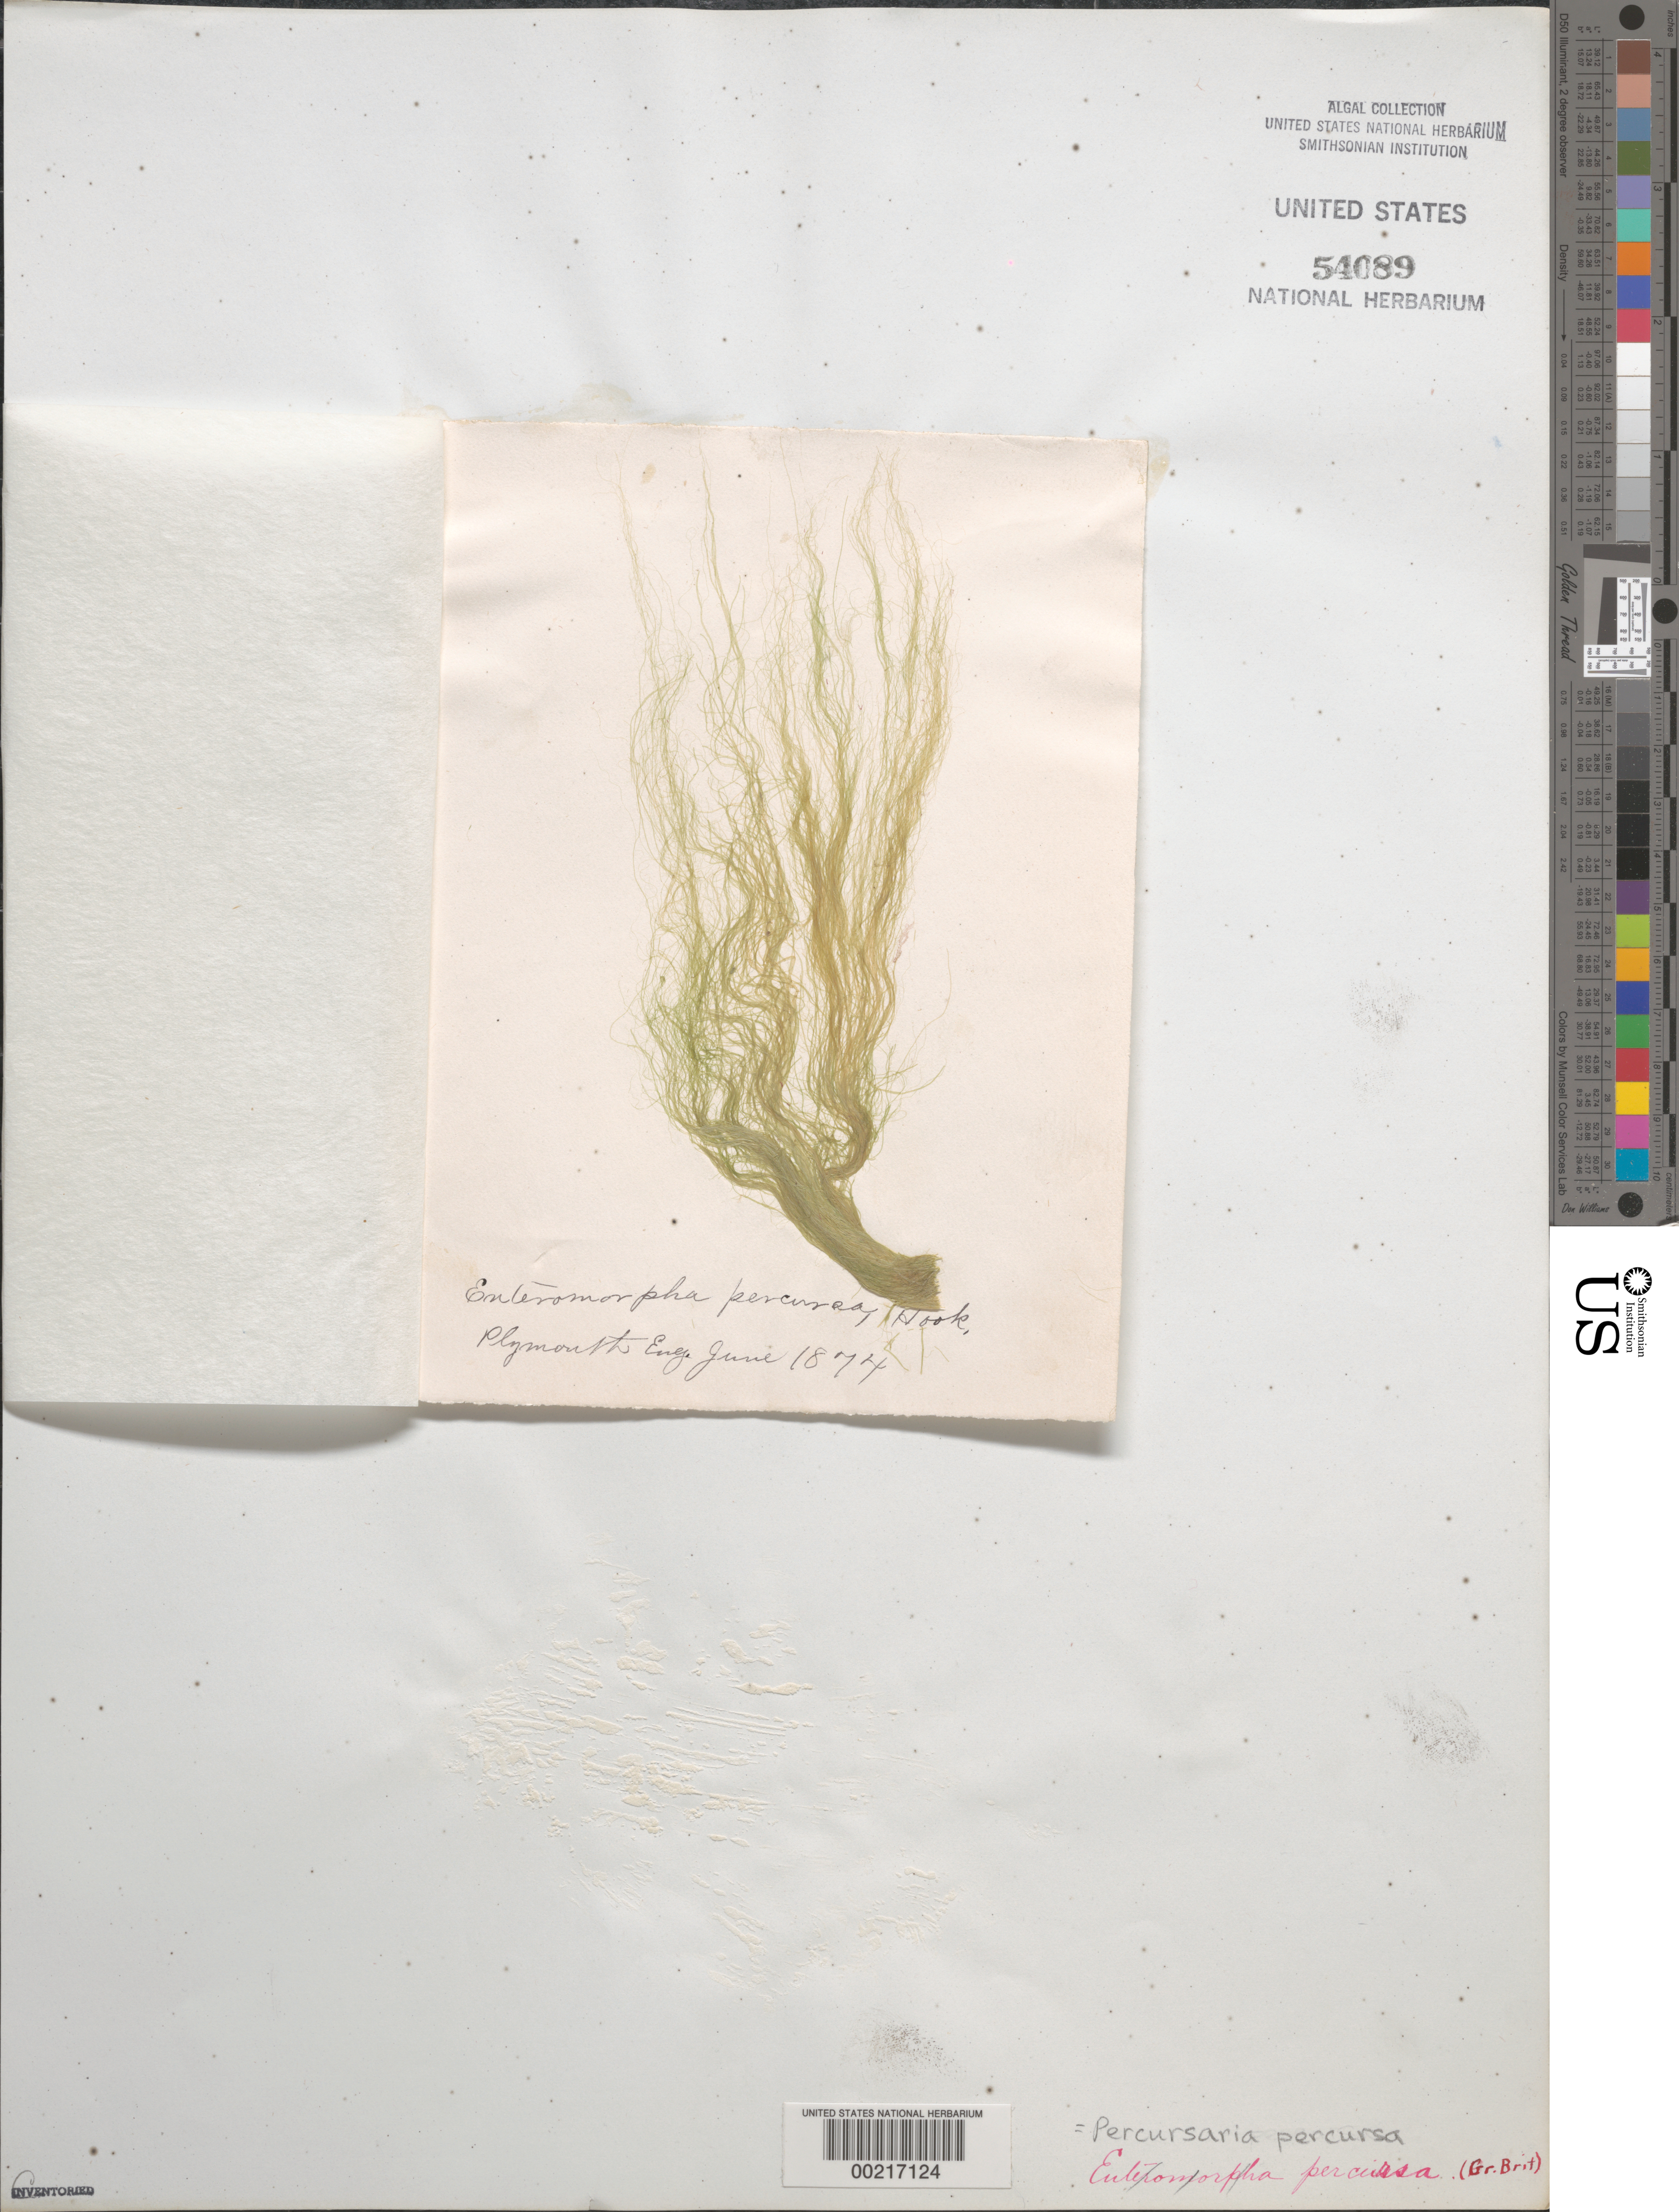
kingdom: Plantae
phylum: Chlorophyta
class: Ulvophyceae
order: Ulvales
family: Ulvaceae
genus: Percursaria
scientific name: Percursaria percursa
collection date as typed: Jun 1874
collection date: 1874-06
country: United Kingdom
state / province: England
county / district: Devon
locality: Plymouth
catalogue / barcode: US 54089